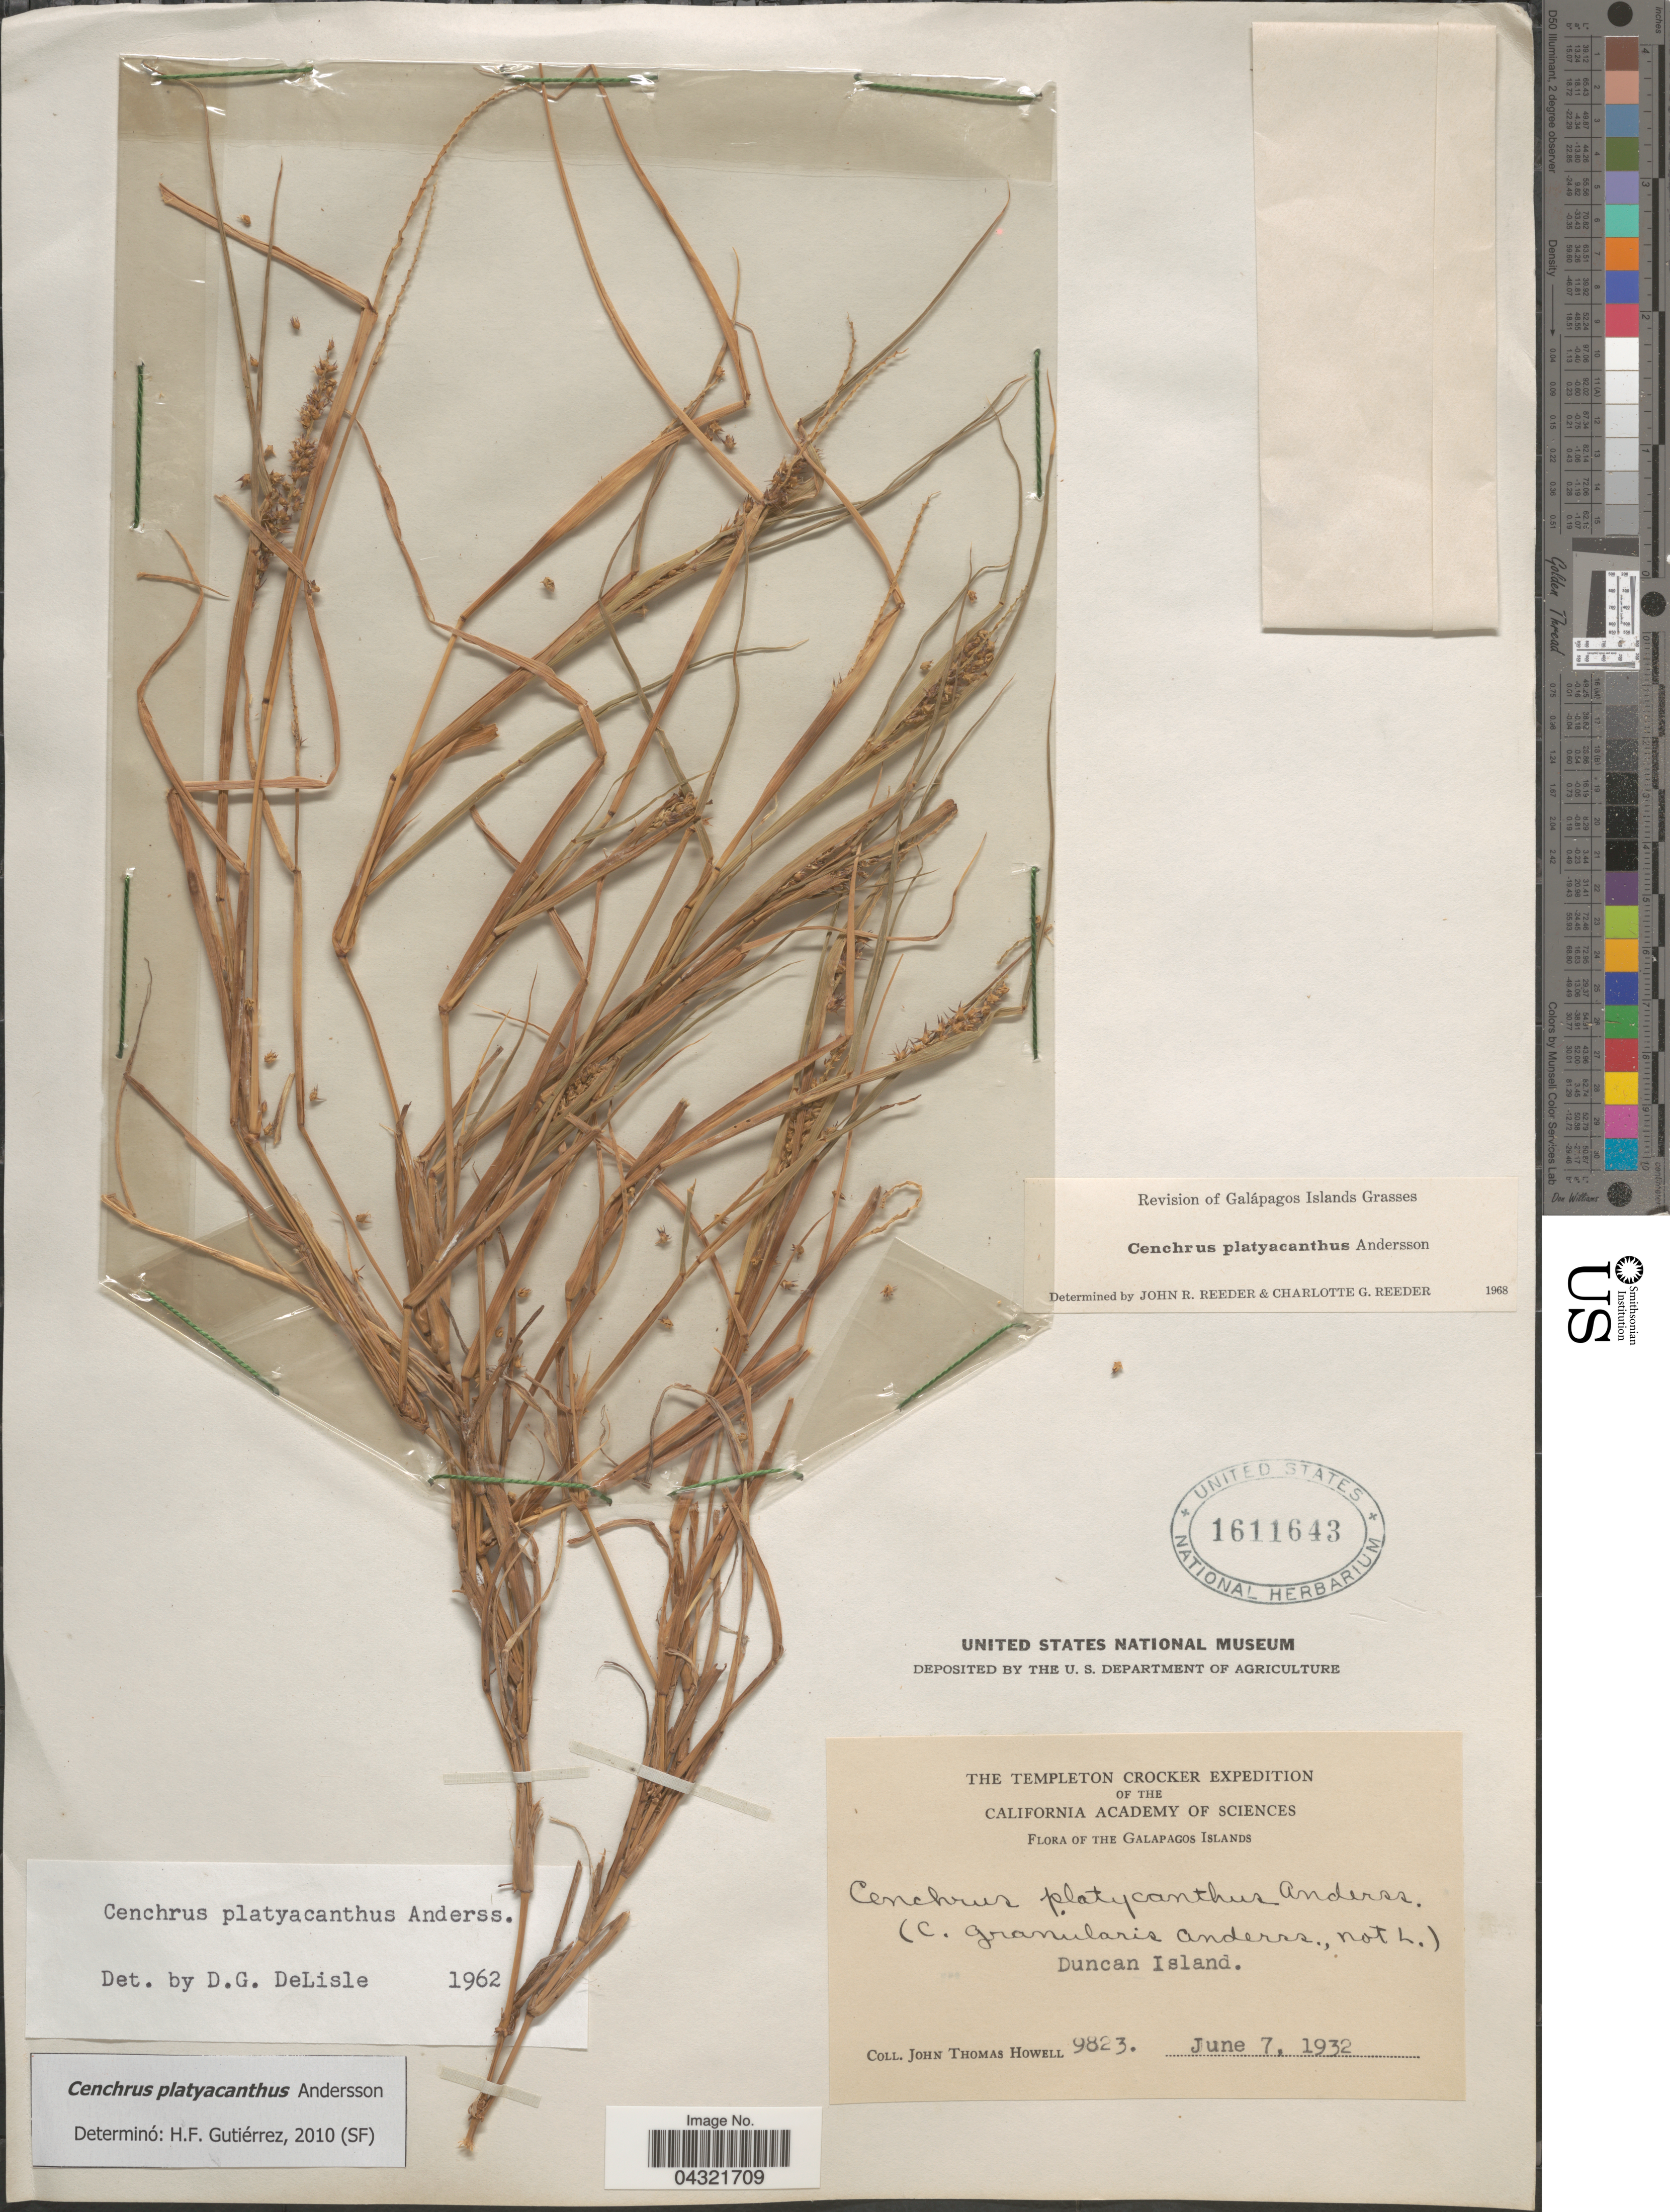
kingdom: Plantae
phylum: Tracheophyta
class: Liliopsida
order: Poales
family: Poaceae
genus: Cenchrus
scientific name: Cenchrus platyacanthus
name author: Andersson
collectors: J. T. Howell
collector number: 9823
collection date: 1932-06-07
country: Ecuador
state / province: Colón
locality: The Templeton Crocker Expedition. The Galapagos Islands. Duncan Island.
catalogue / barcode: US 1611643